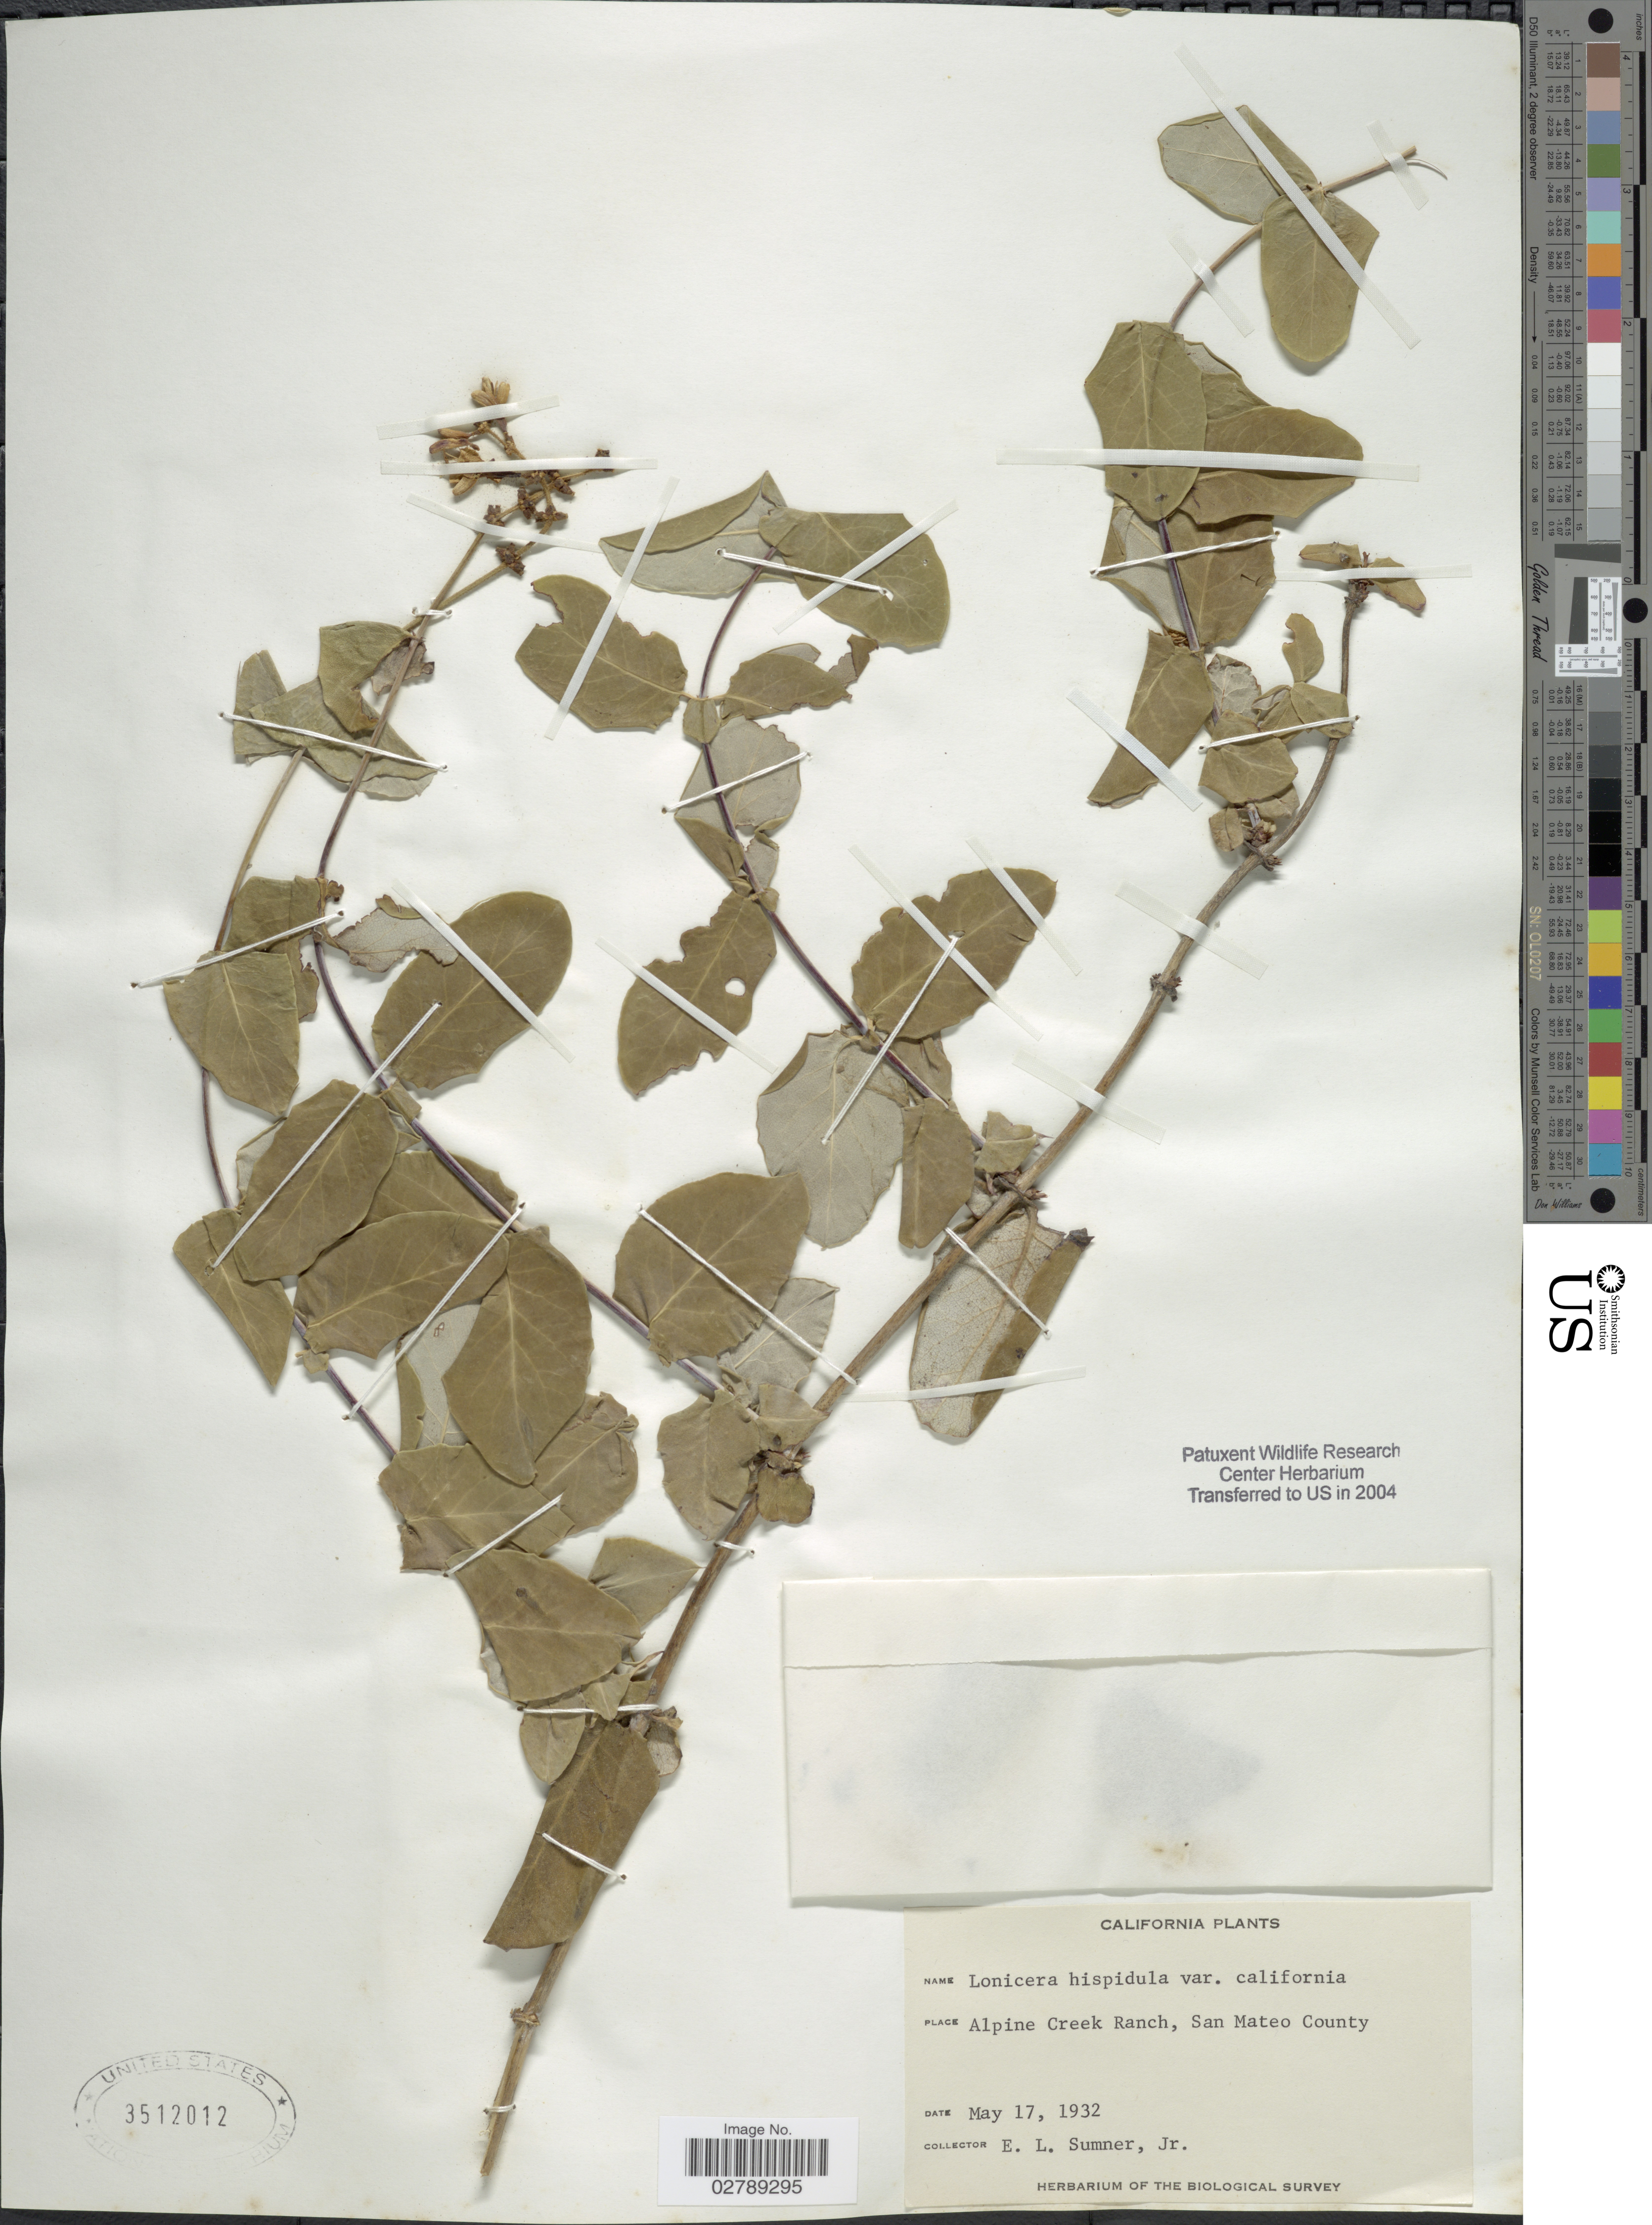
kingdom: Plantae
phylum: Tracheophyta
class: Magnoliopsida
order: Dipsacales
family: Caprifoliaceae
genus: Lonicera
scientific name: Lonicera hispidula var. californica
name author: Rehder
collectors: E. Sumner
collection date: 1932-05-17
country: United States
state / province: California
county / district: San Mateo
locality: Alpine Creek Ranch, San Mateo County.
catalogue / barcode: US 3512012